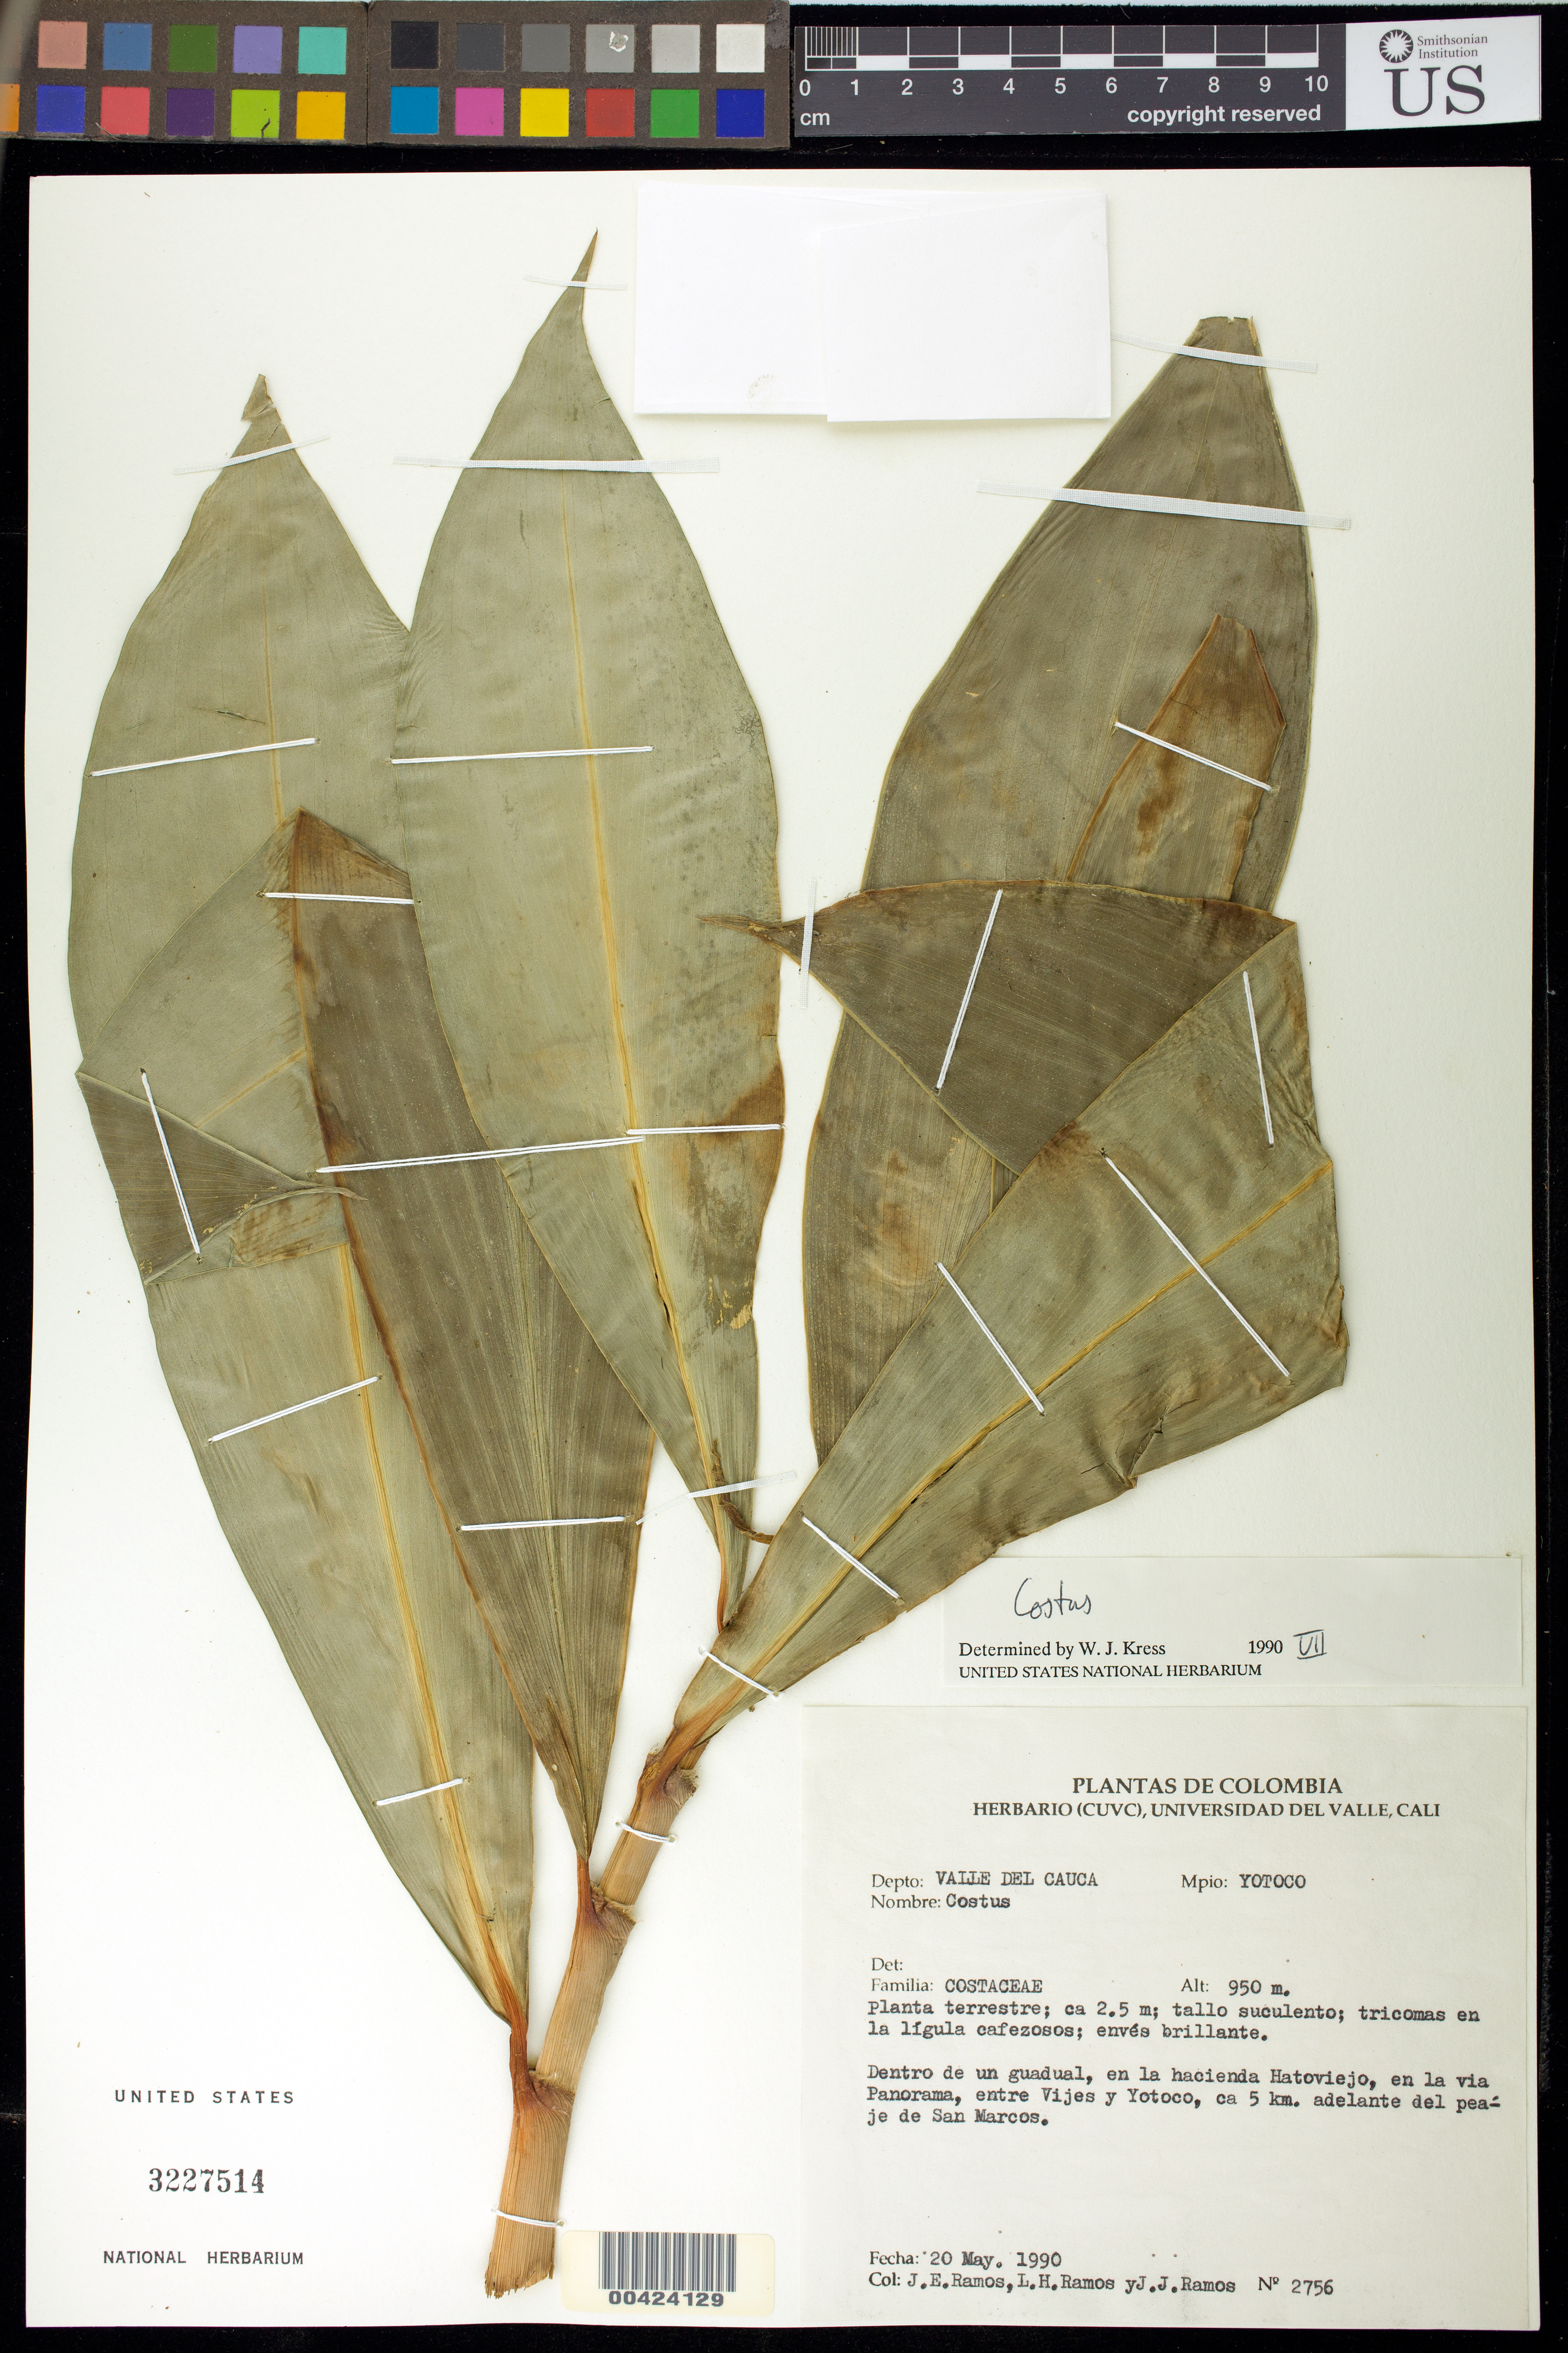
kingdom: Plantae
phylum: Tracheophyta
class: Liliopsida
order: Zingiberales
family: Costaceae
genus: Costus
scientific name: Costus sp.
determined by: Kress, W. J., (US), Smithsonian Institution - National Museum of Natural History (UNITED STATES)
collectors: J. E. Ramos, L. Ramos & J. J. Ramos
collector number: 2756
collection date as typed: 20 May 1990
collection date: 1990-05-20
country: Colombia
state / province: Valle del Cauca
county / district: Yotoco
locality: Entre Vijes y Yotoco, ca 5 km Adelante del Peaje de San Marcos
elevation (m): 950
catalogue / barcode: US 3227514